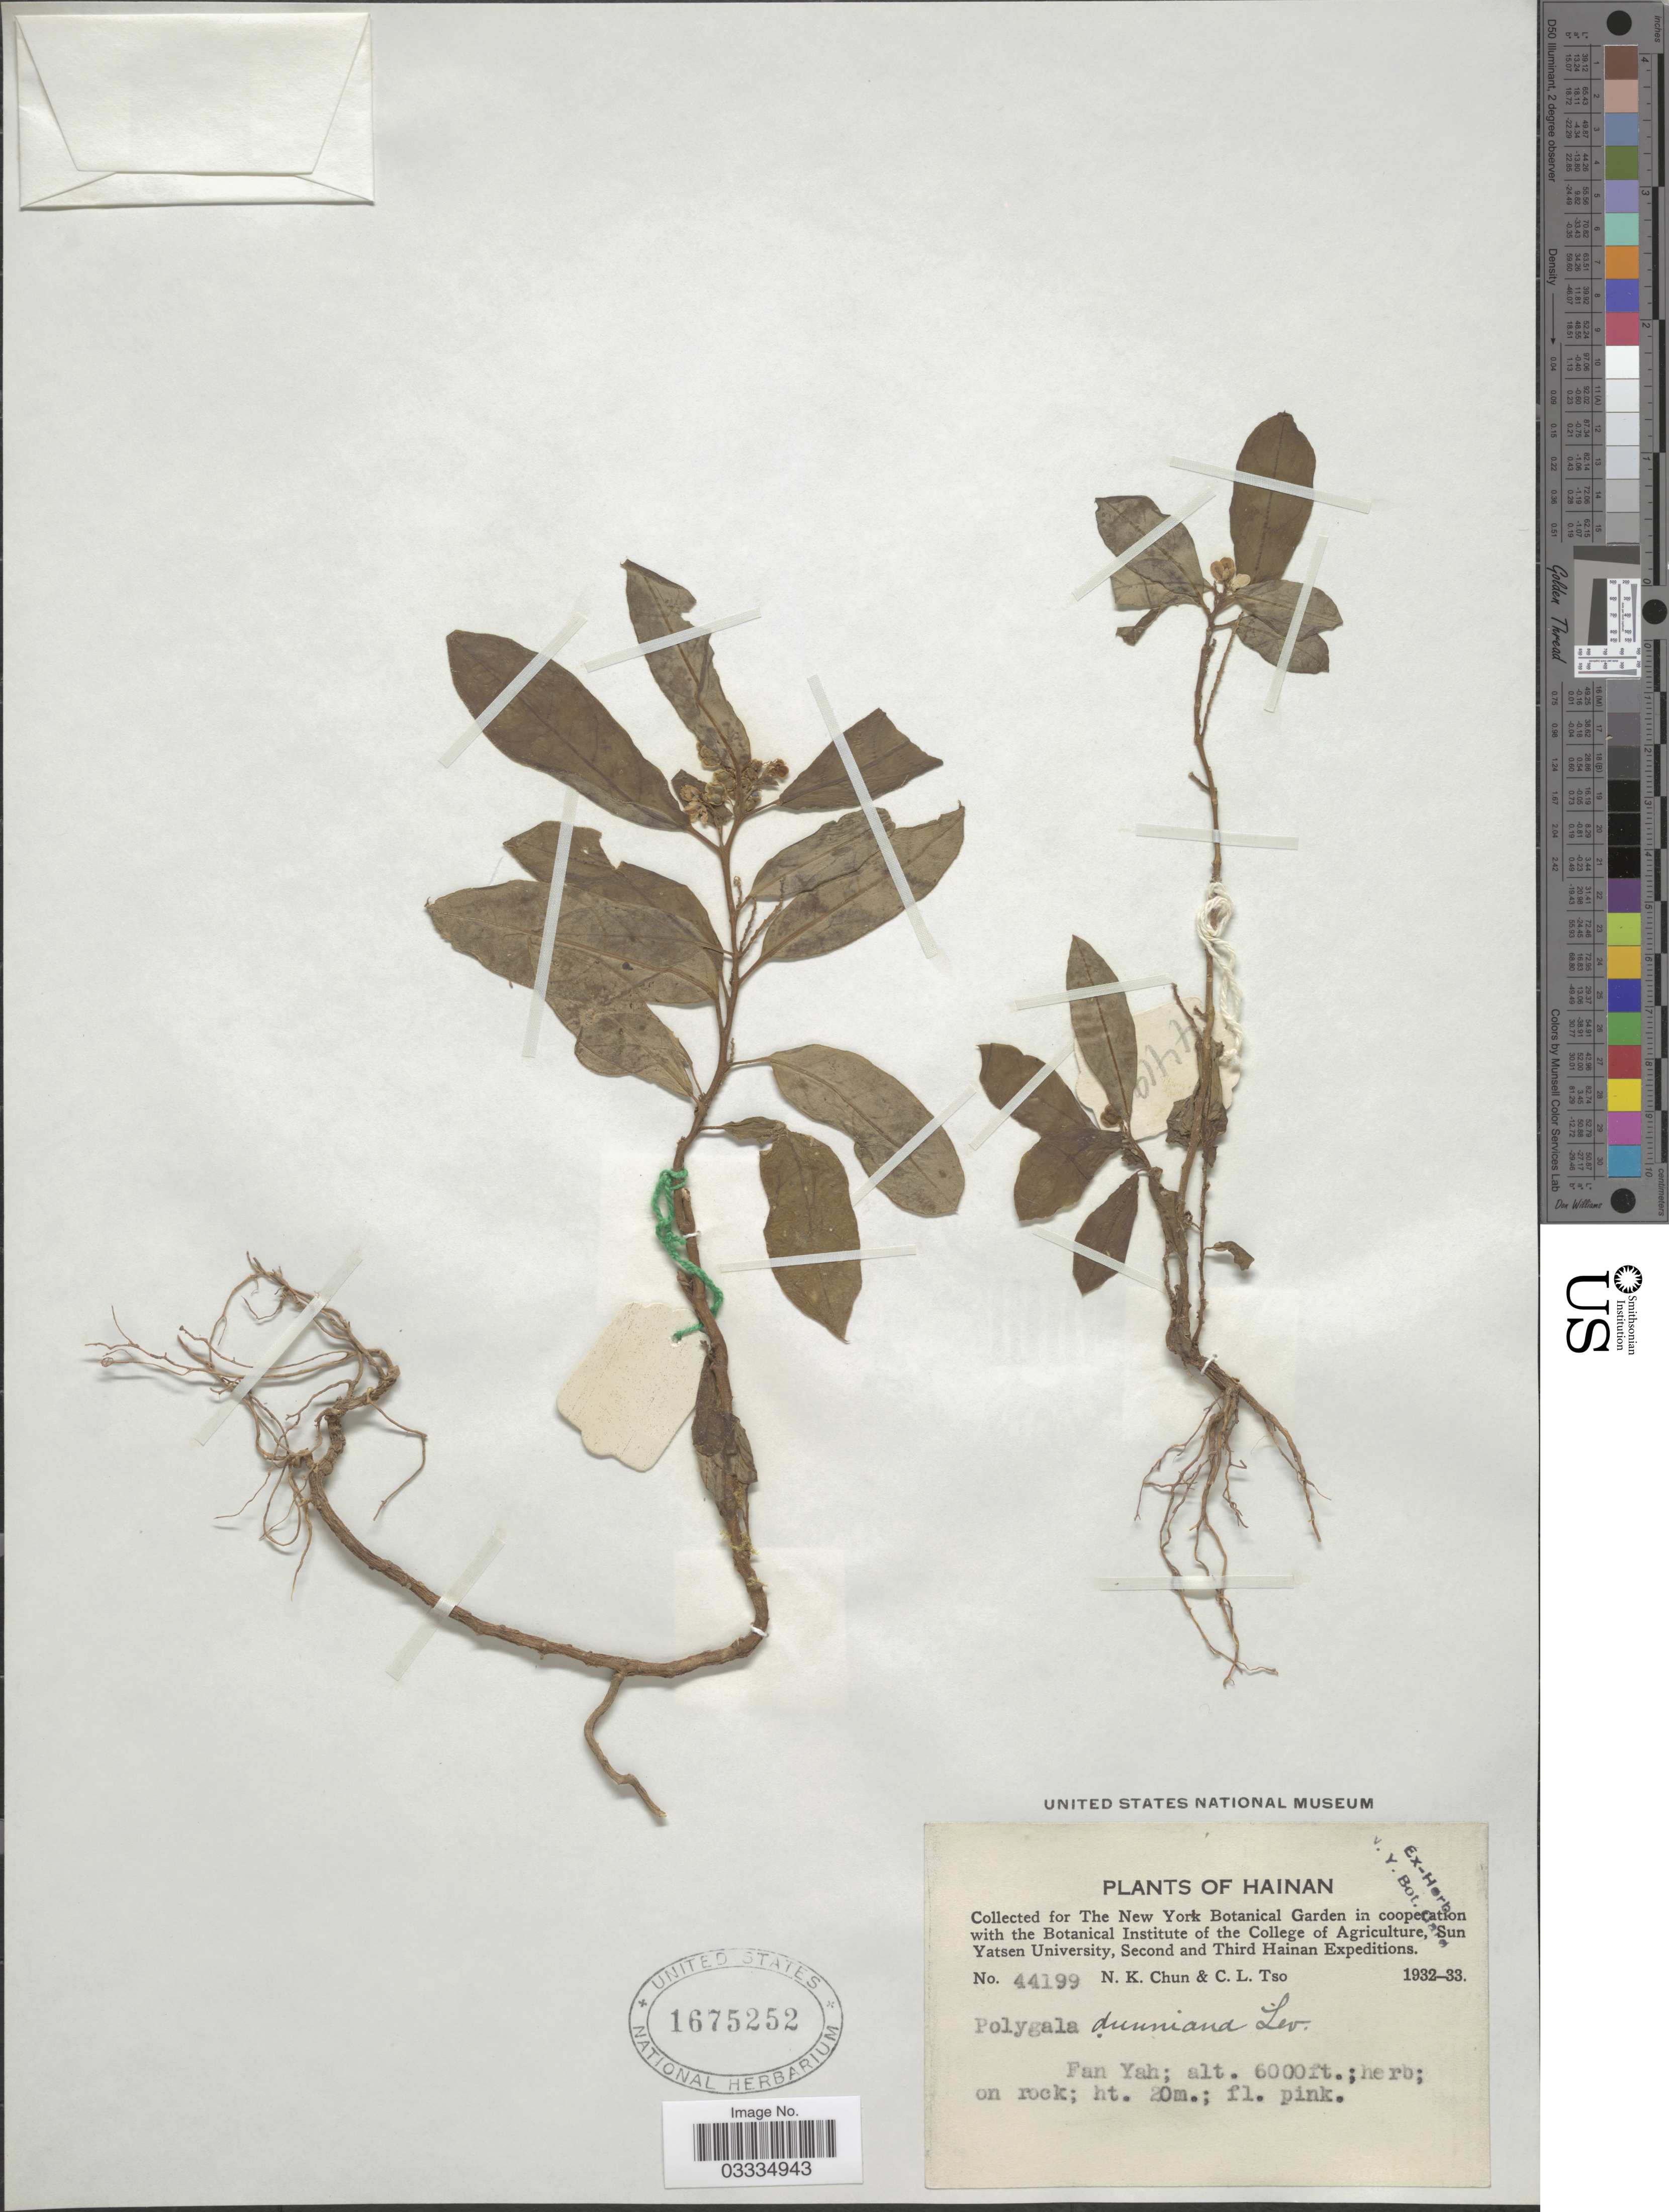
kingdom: Plantae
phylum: Tracheophyta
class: Magnoliopsida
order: Fabales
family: Polygalaceae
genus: Polygala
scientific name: Polygala dunniana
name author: H. Lév.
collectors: N. K. Chun & C. Tso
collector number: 44199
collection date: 1932/1933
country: China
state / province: Hainan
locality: Fan Yah.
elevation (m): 1829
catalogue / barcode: US 1675252